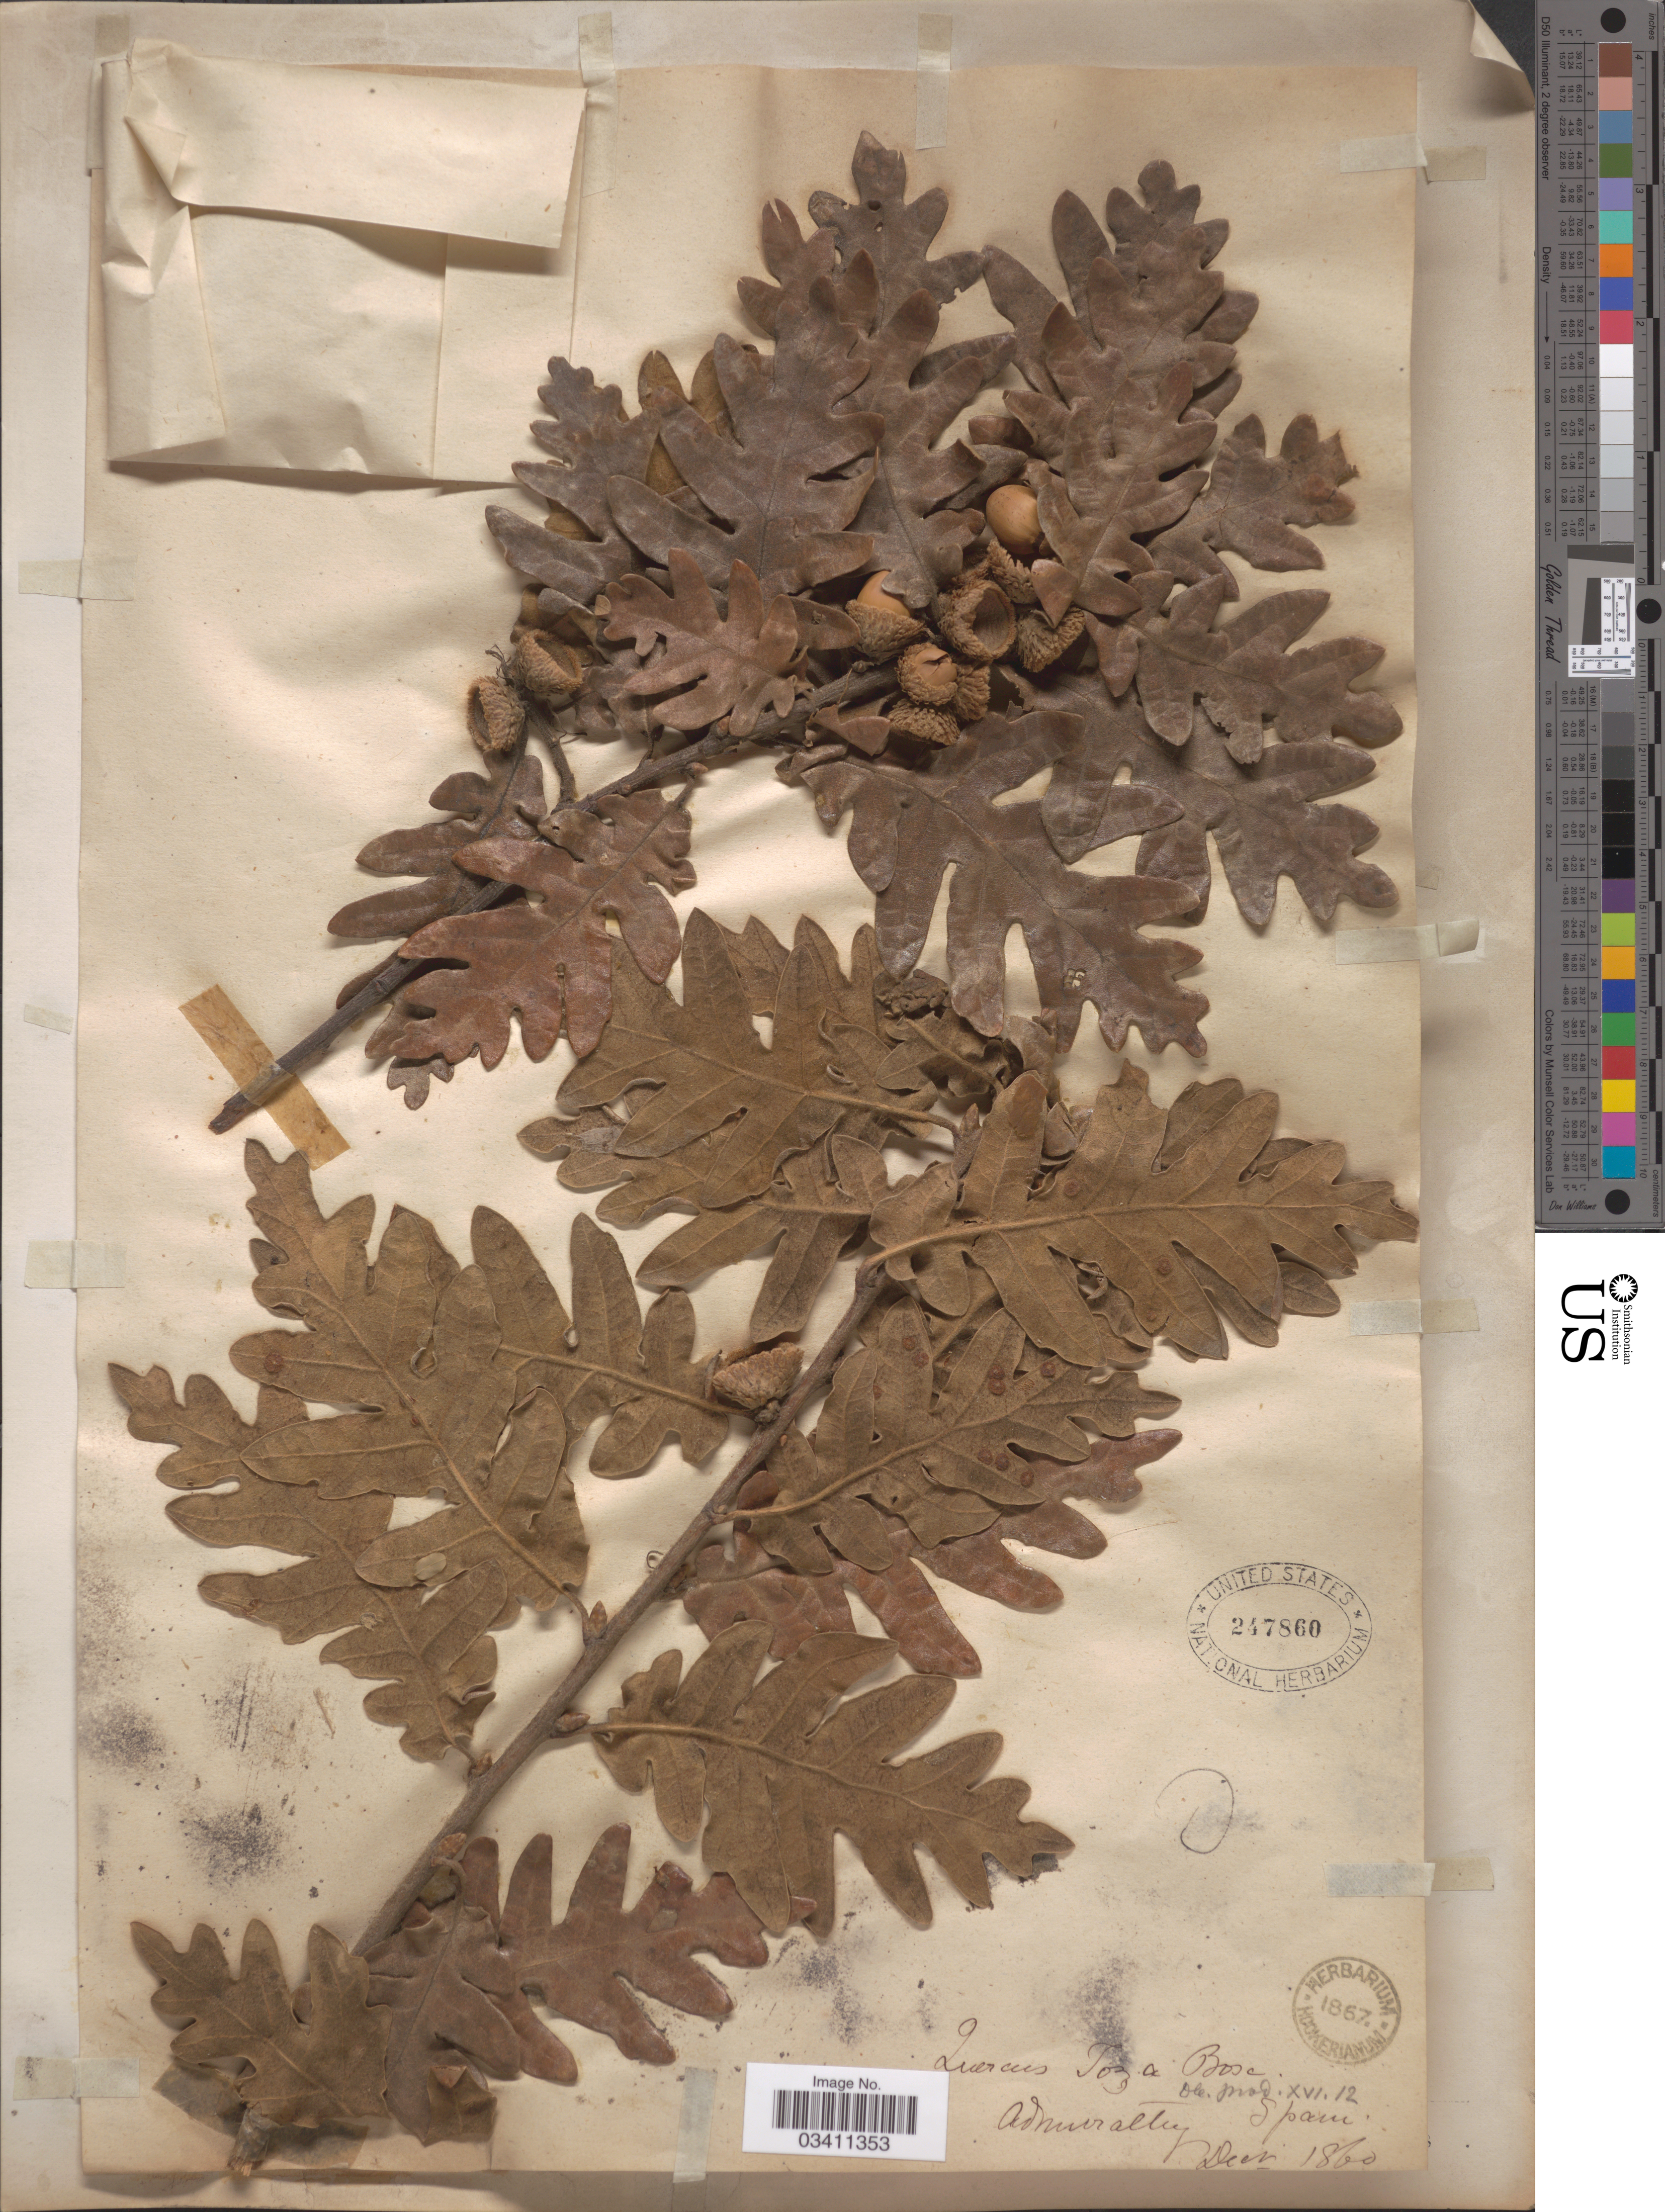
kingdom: Plantae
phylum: Tracheophyta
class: Magnoliopsida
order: Fagales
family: Fagaceae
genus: Quercus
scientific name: Quercus toza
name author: Bastard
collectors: ex herb. Hookerianum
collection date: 1860-12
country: Spain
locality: Admuervalley. [interpreted]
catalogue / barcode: US 247860